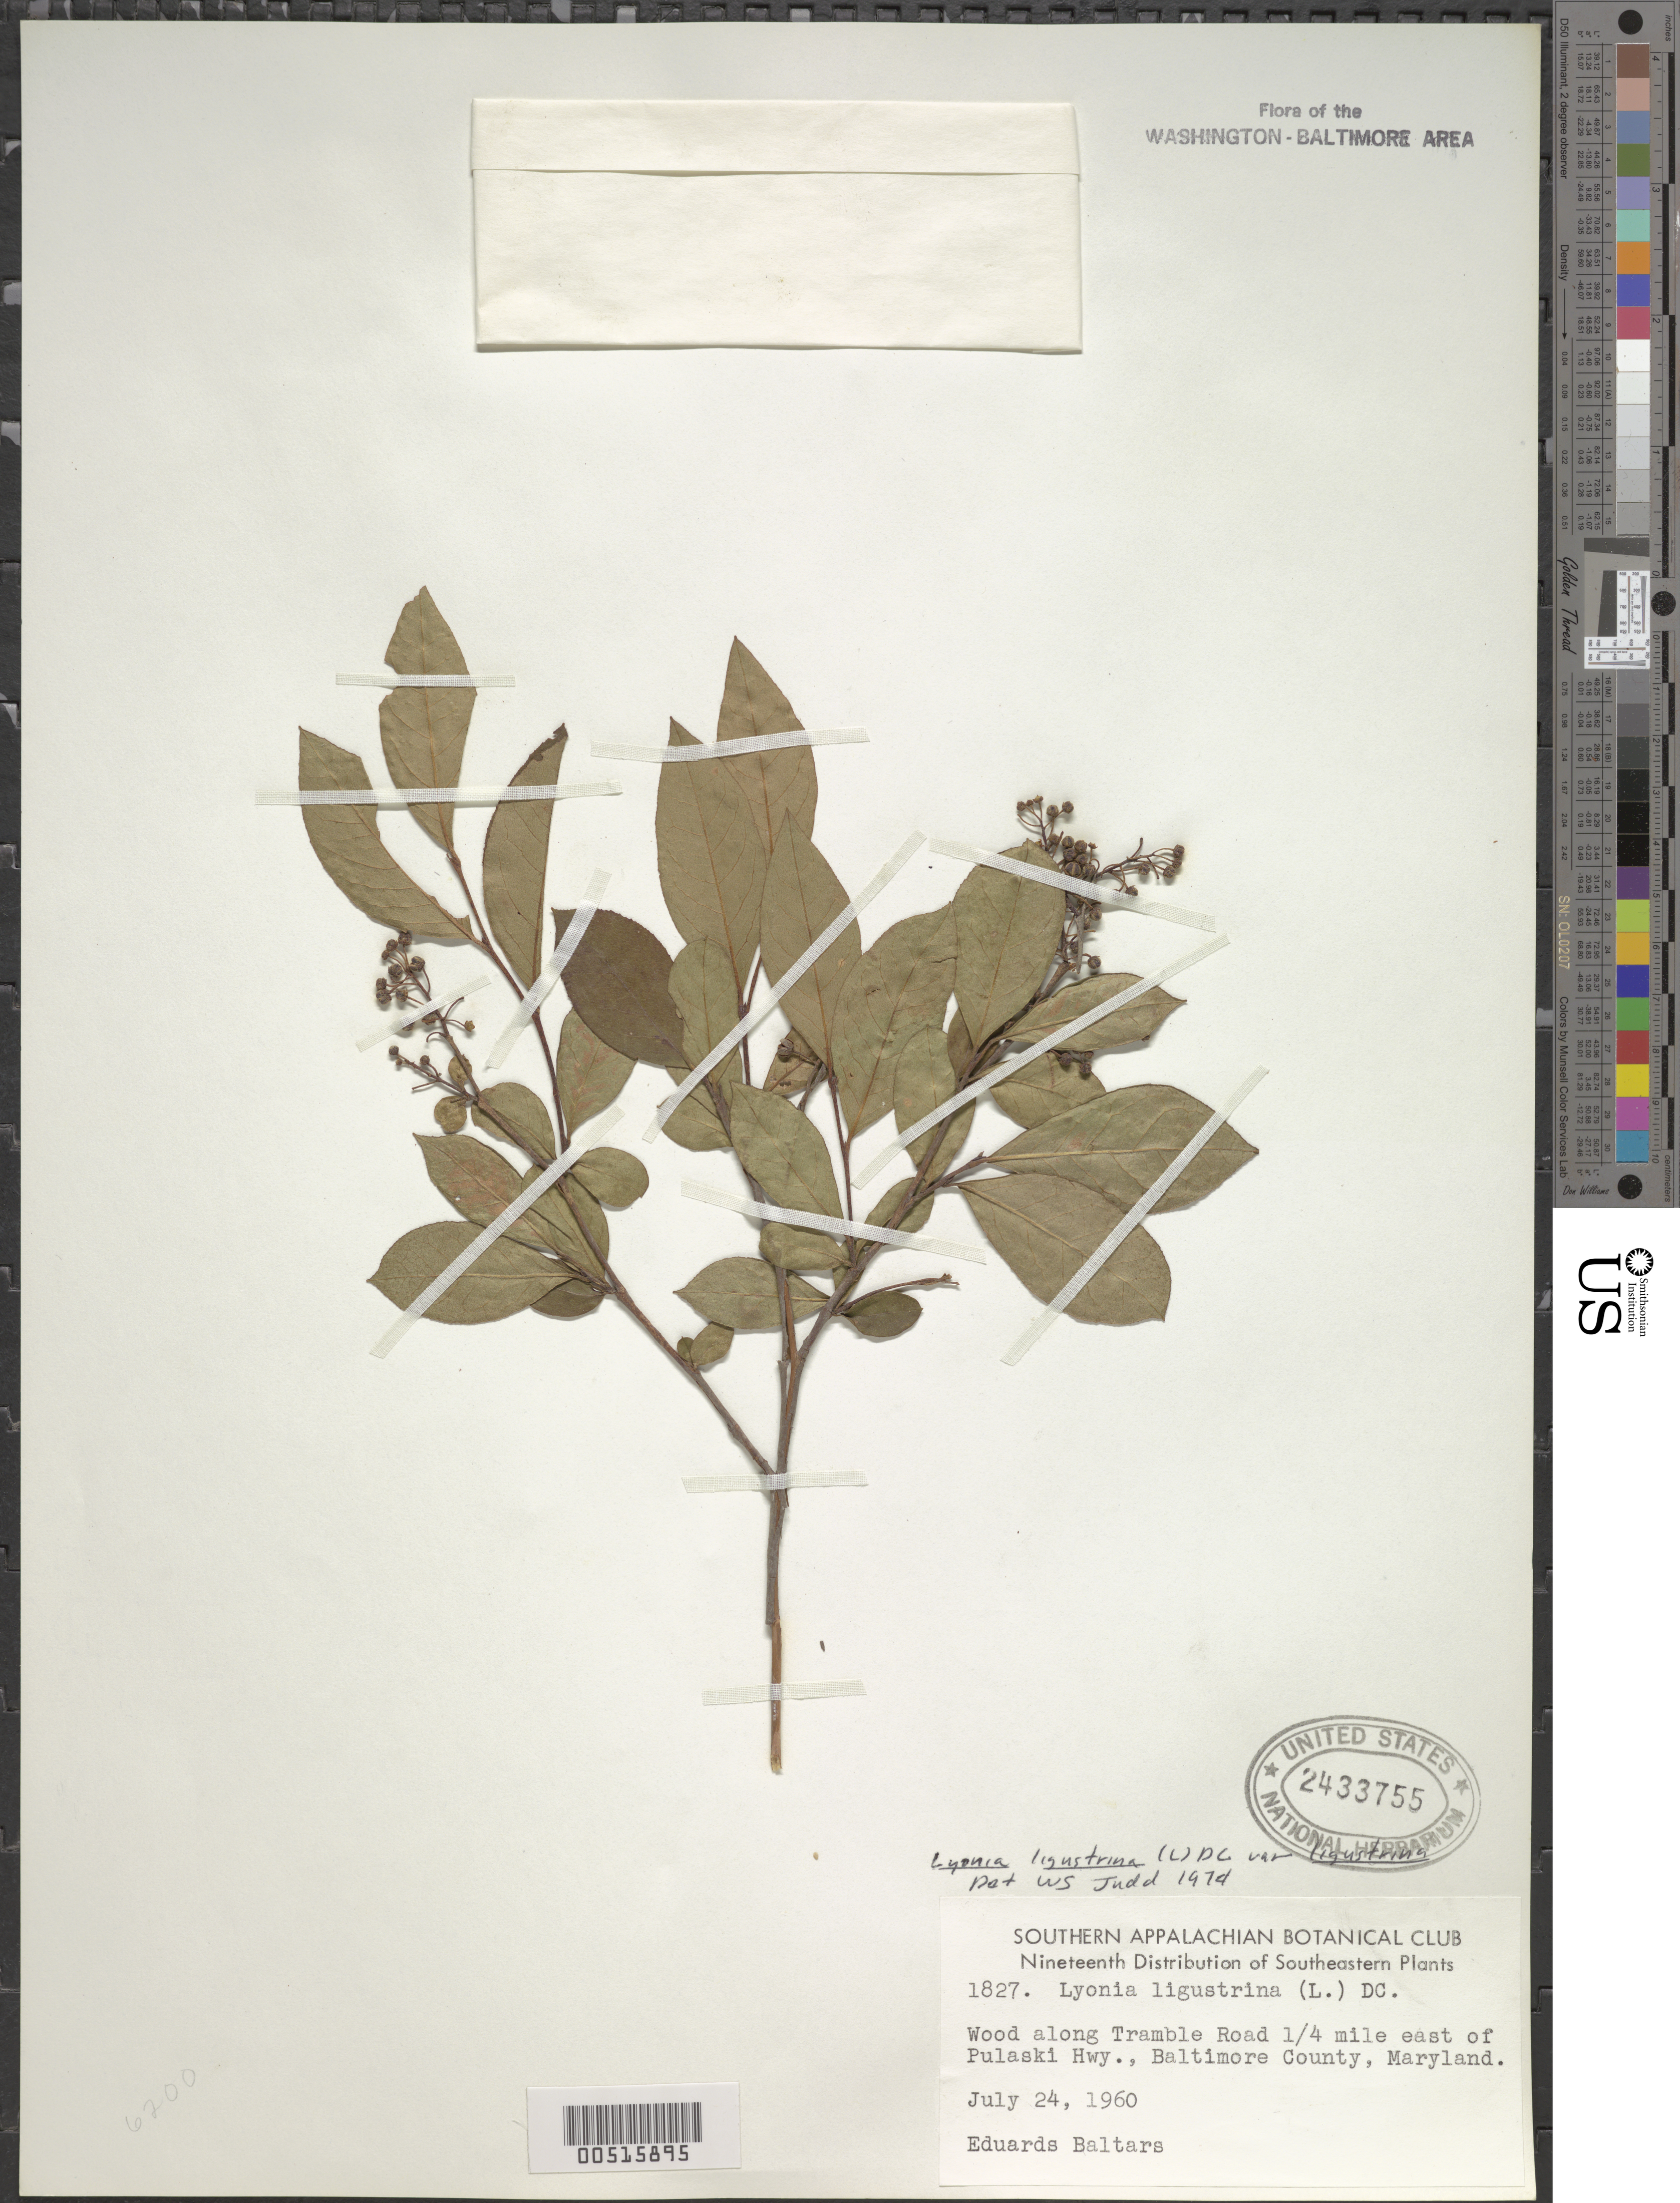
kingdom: Plantae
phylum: Tracheophyta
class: Magnoliopsida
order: Ericales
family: Ericaceae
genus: Lyonia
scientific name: Lyonia ligustrina var. ligustrina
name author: (L.) DC.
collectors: E. Baltars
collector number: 1827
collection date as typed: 24 Jul 1960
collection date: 1960-07-24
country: United States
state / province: Maryland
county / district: Baltimore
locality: Tramble Rd., along, 0.25 mi. E of Pulaski Hwy.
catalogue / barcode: US 2433755